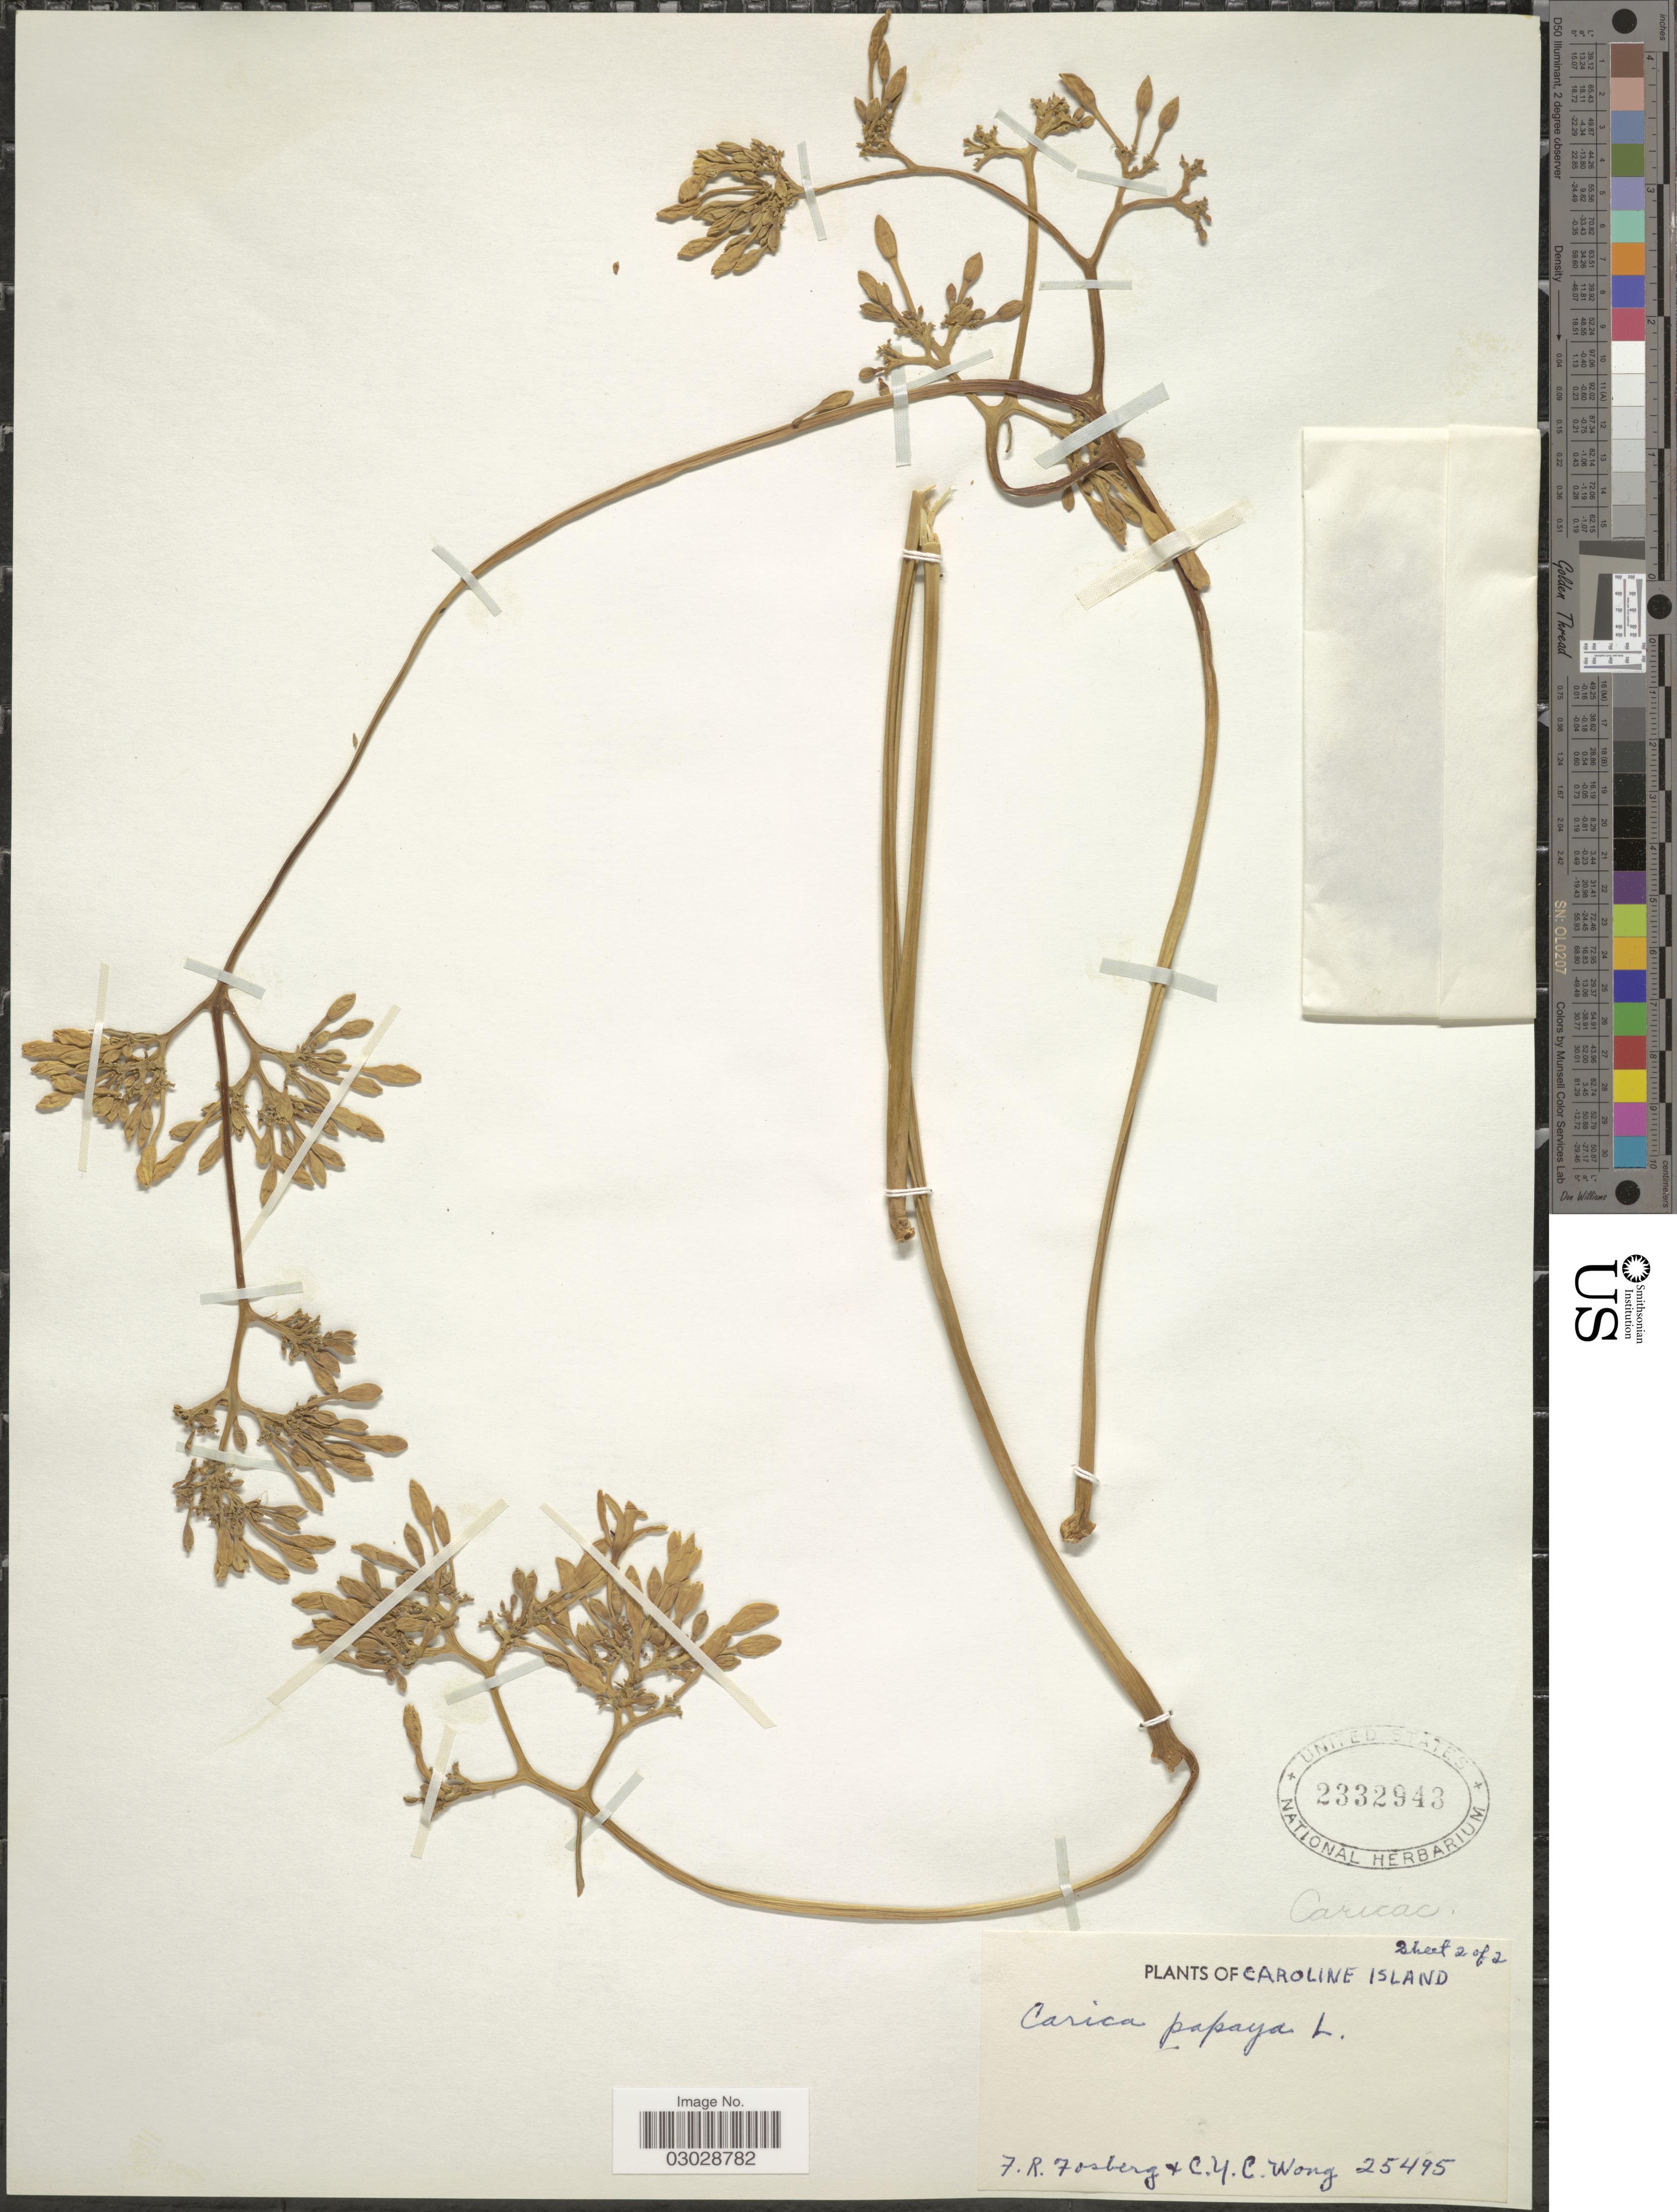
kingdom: Plantae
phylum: Tracheophyta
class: Magnoliopsida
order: Brassicales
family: Caricaceae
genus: Carica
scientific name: Carica papaya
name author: L.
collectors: F. R. Fosberg & C. Y. C. Wong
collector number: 25495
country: Kiribati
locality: Caroline Island.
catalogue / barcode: US 2332943